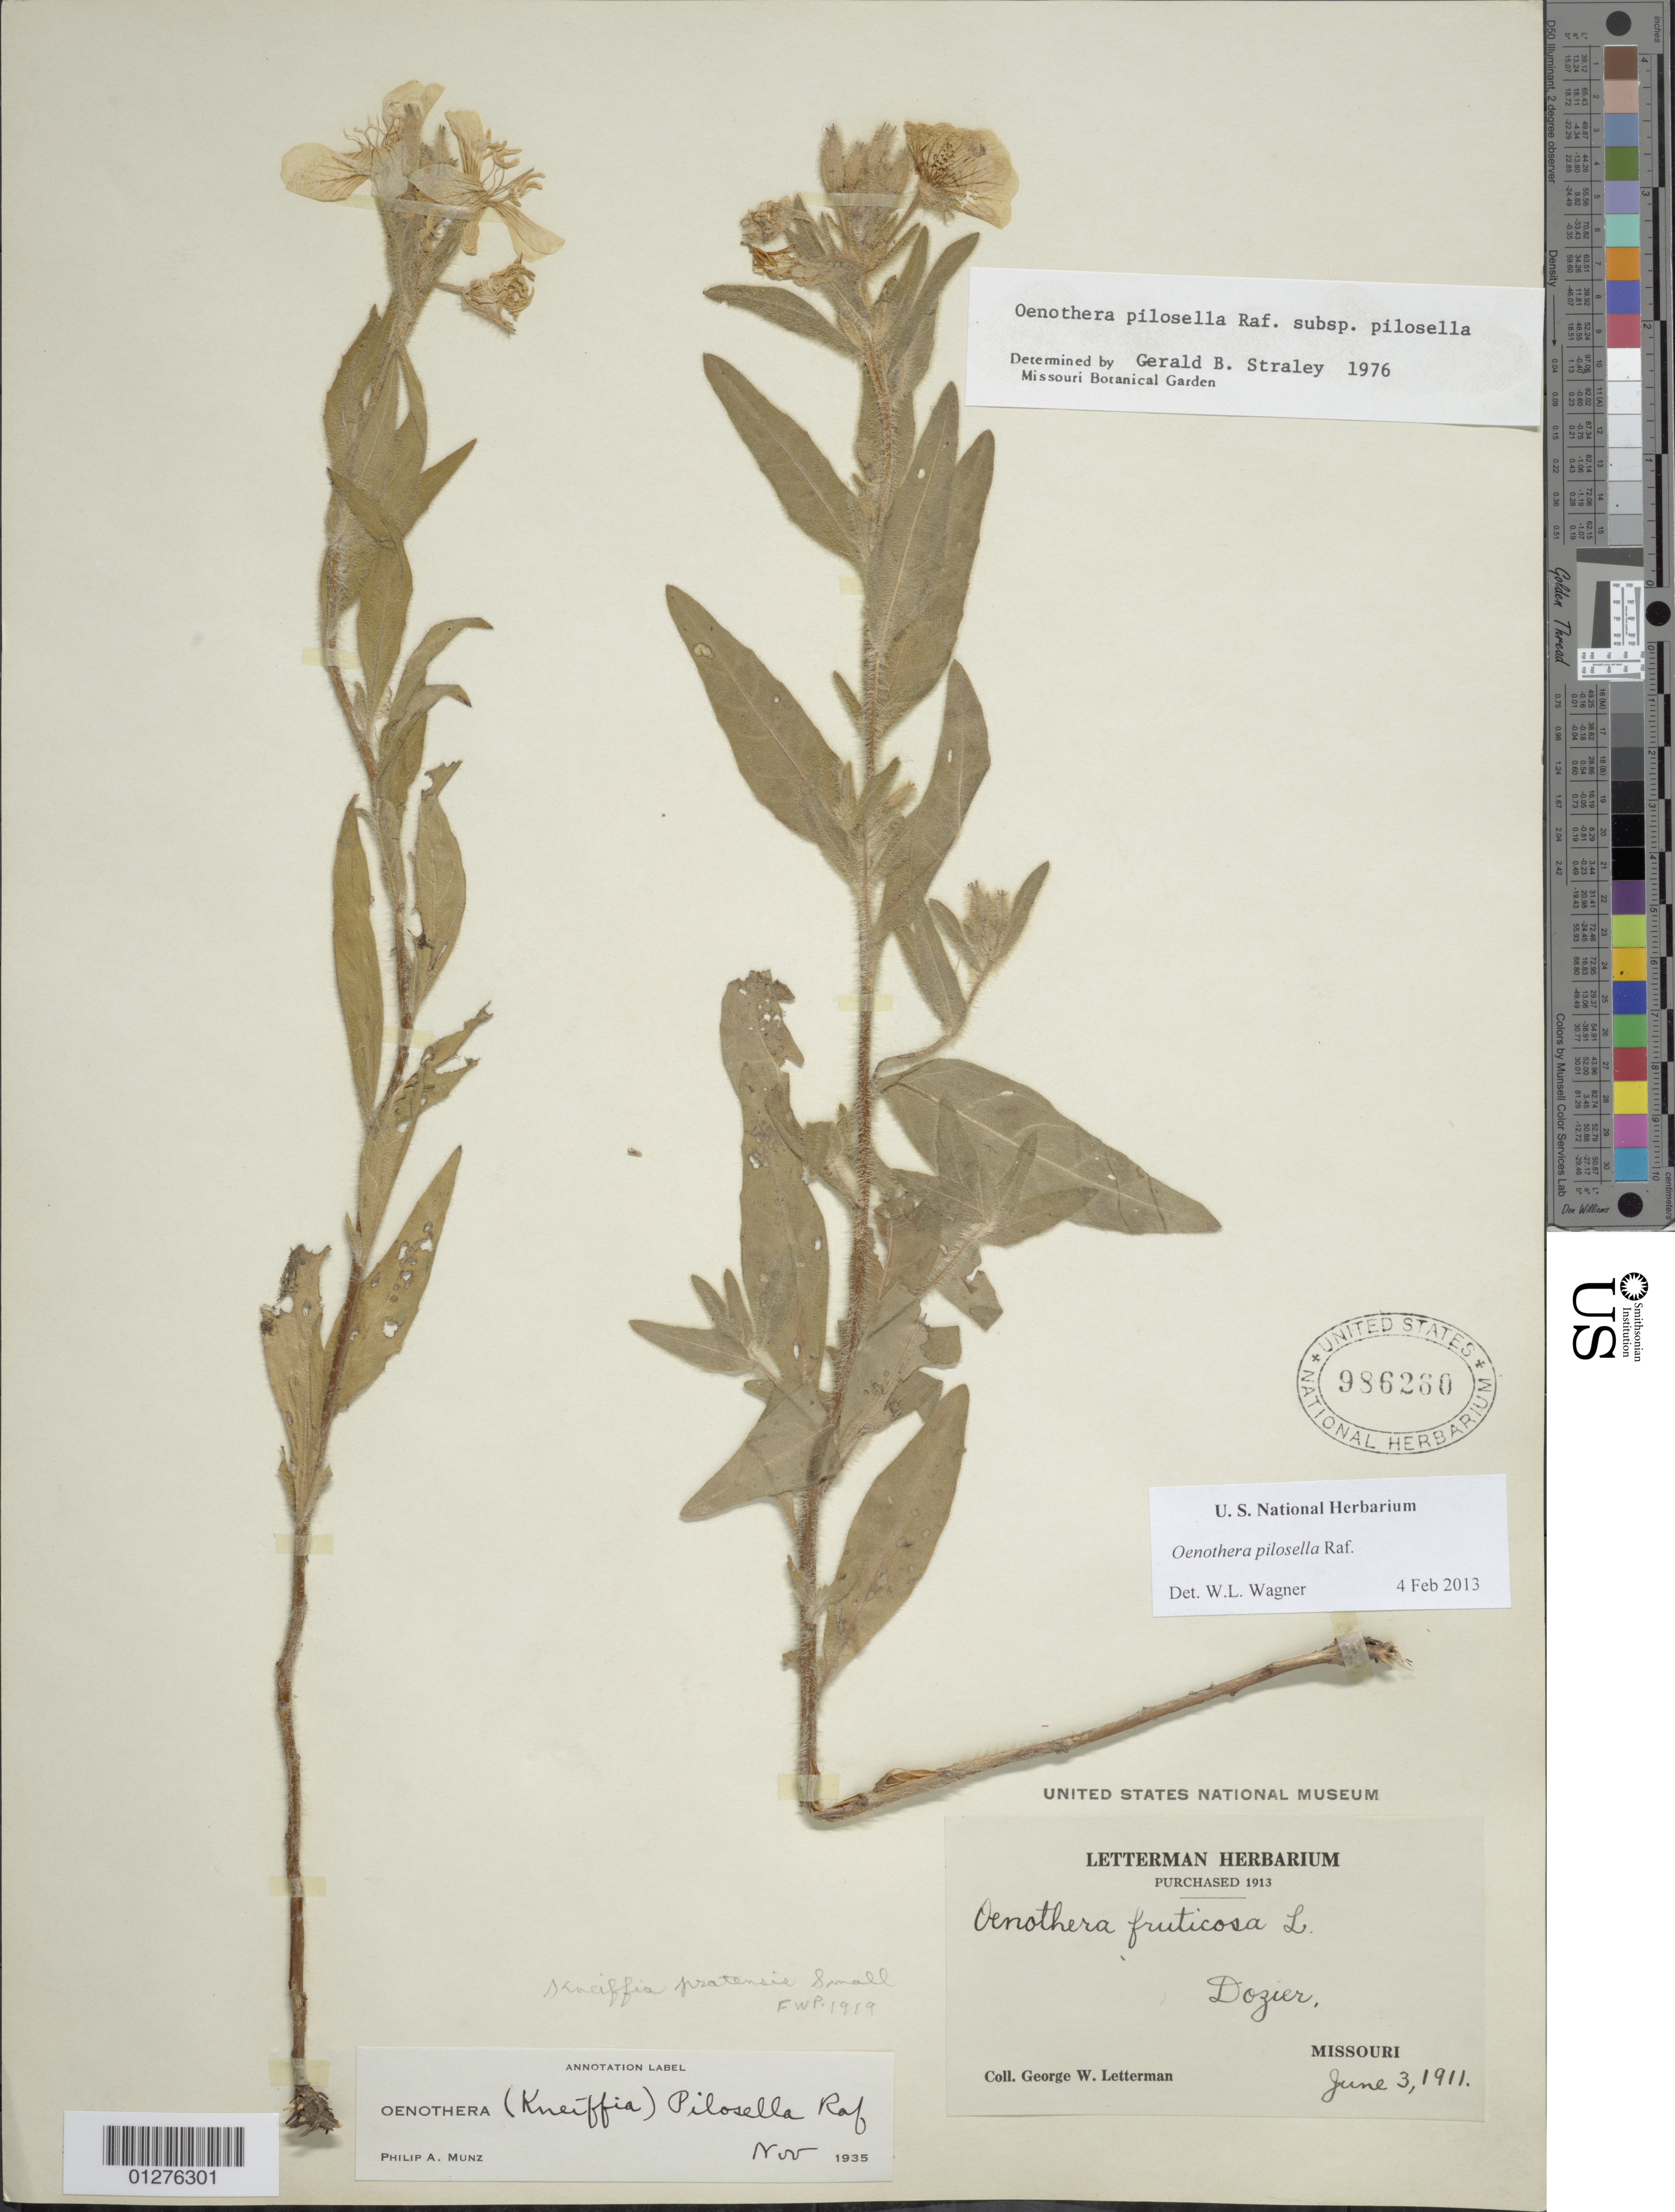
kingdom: Plantae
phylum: Tracheophyta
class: Magnoliopsida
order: Myrtales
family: Onagraceae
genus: Oenothera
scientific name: Oenothera pilosella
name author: Raf.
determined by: Wagner, W. L., (BOT), Smithsonian Institution - National Museum of Natural History (UNITED STATES)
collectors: G. W. Letterman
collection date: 1911-06-03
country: United States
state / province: Missouri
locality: Dozier.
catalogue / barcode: US 986260